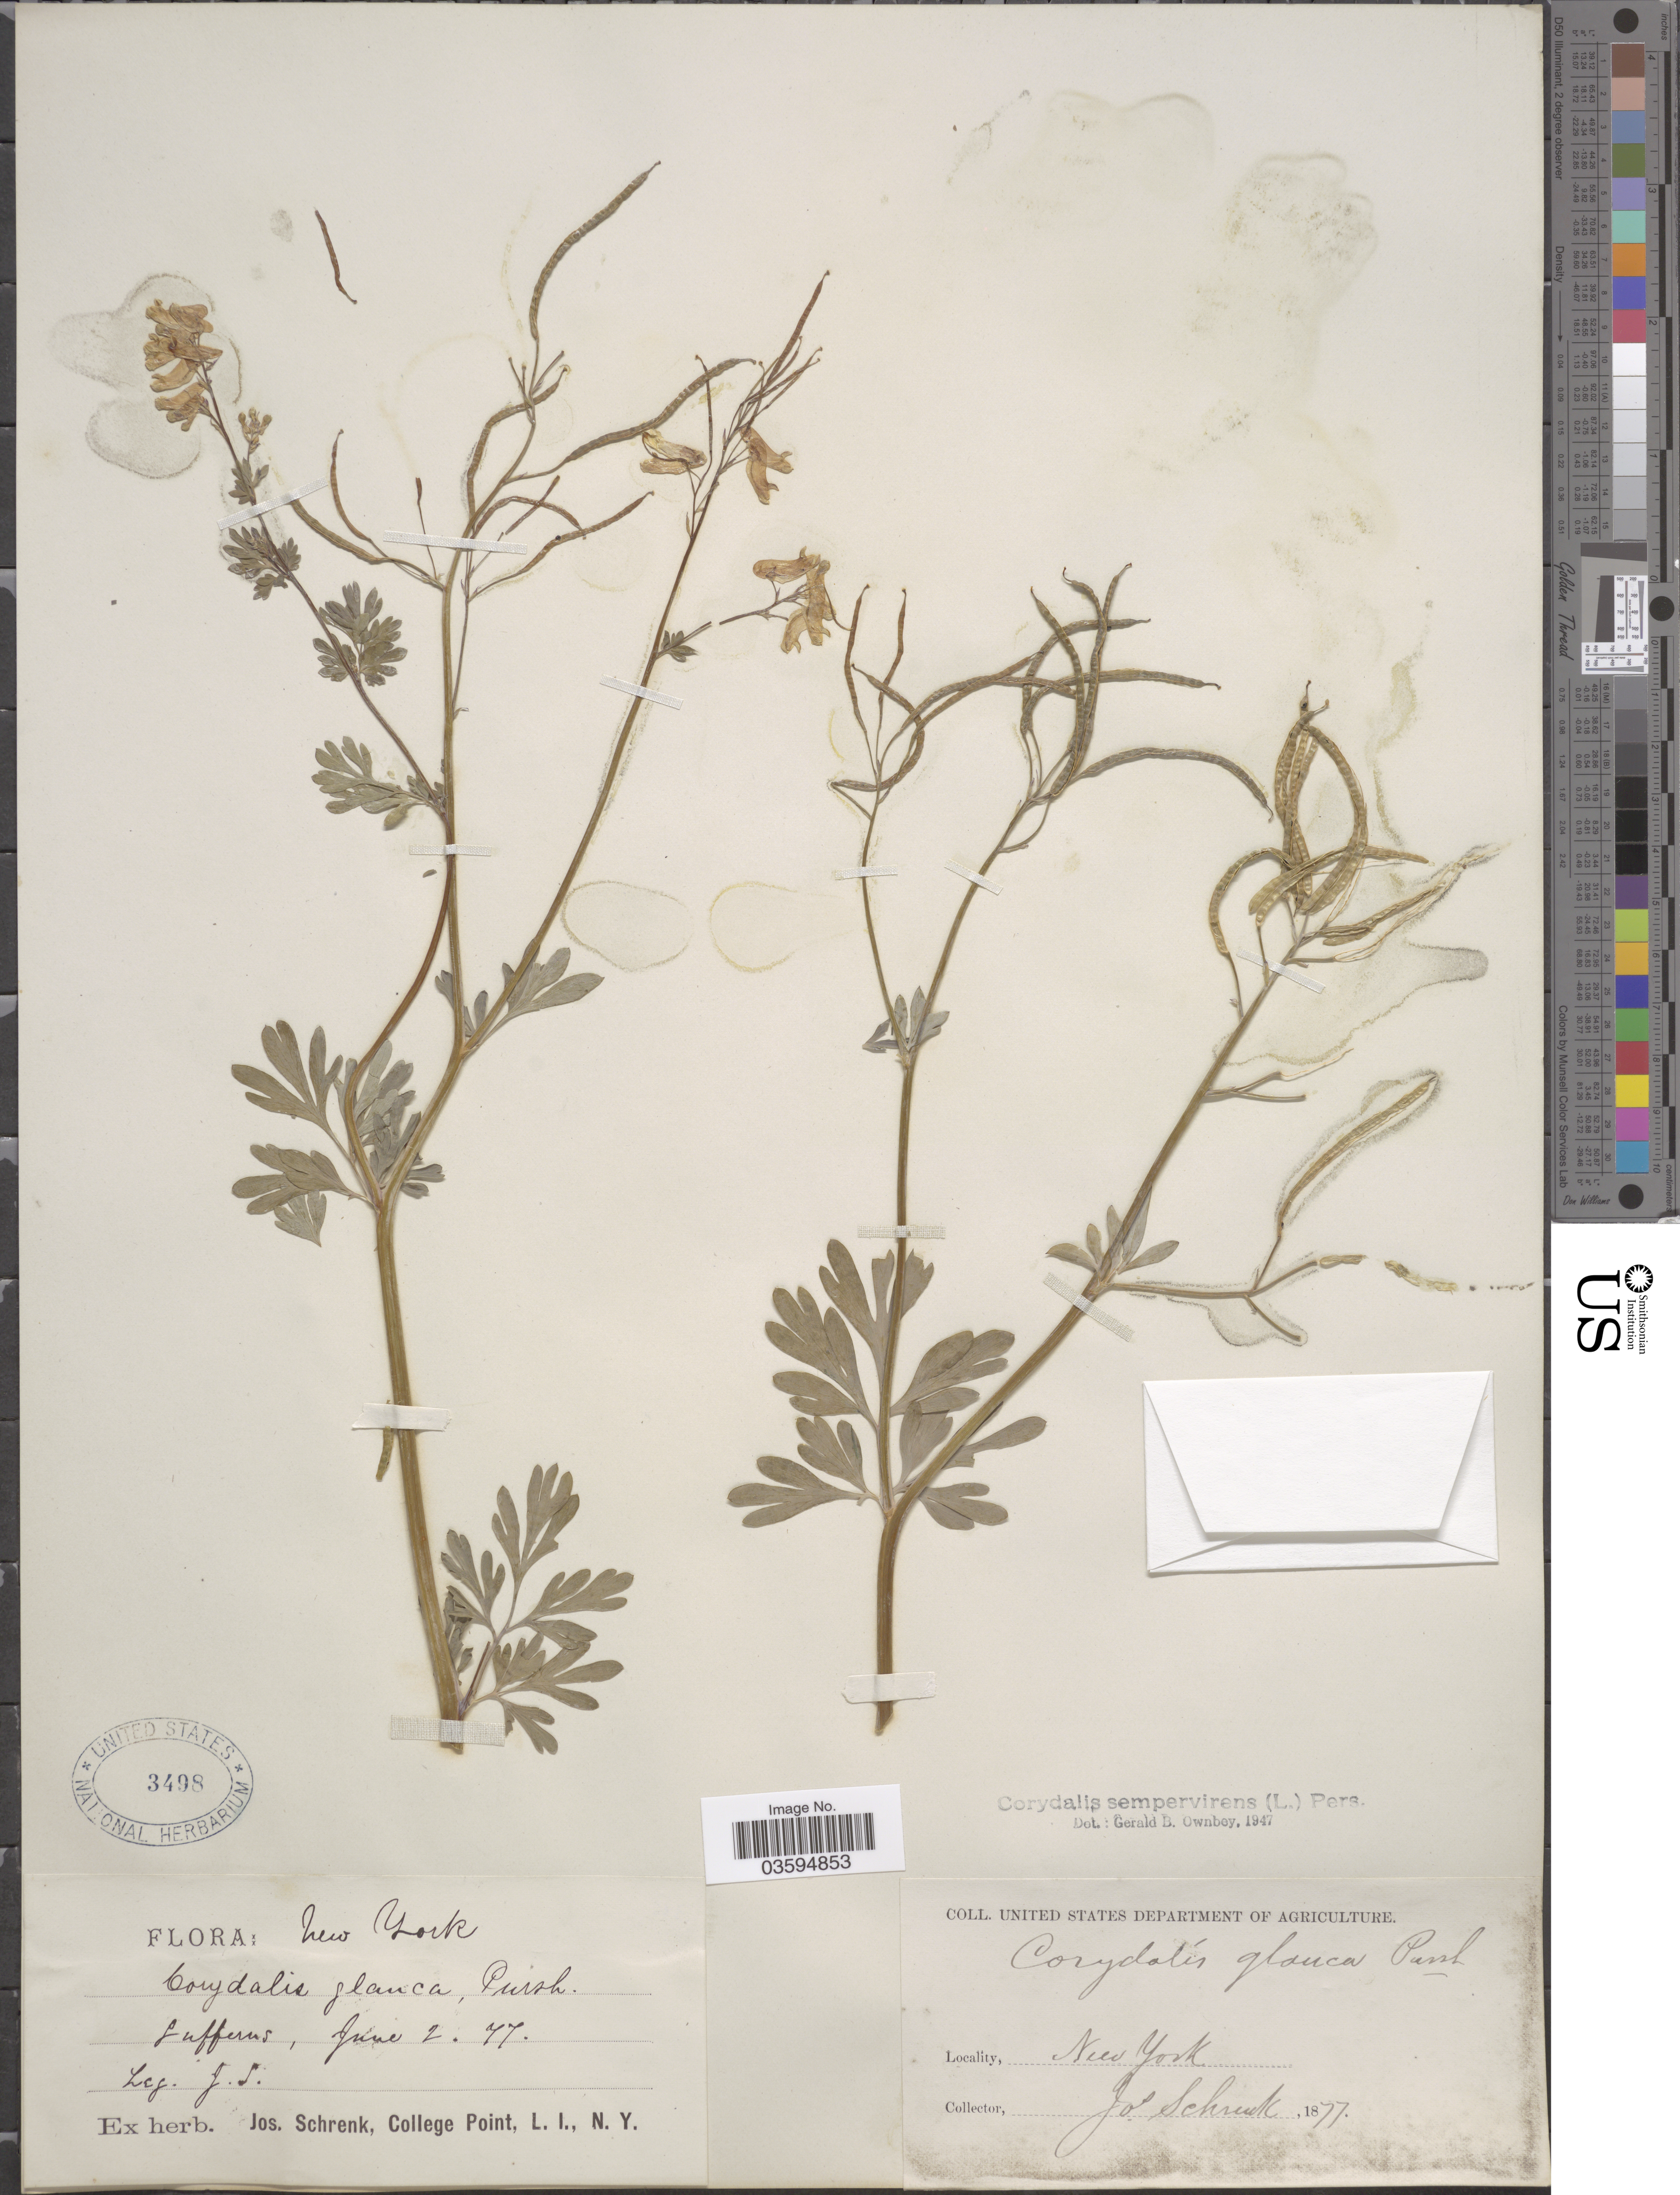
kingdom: Plantae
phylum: Tracheophyta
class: Magnoliopsida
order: Ranunculales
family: Papaveraceae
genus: Capnoides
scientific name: Capnoides sempervirens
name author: (L.) Borkh.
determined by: Strong, M. T., (US), Smithsonian Institution - National Museum of Natural History (UNITED STATES)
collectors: J. Schrenk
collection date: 1877-06-02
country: United States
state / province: New York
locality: Sufferus [interpreted].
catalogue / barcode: US 3498